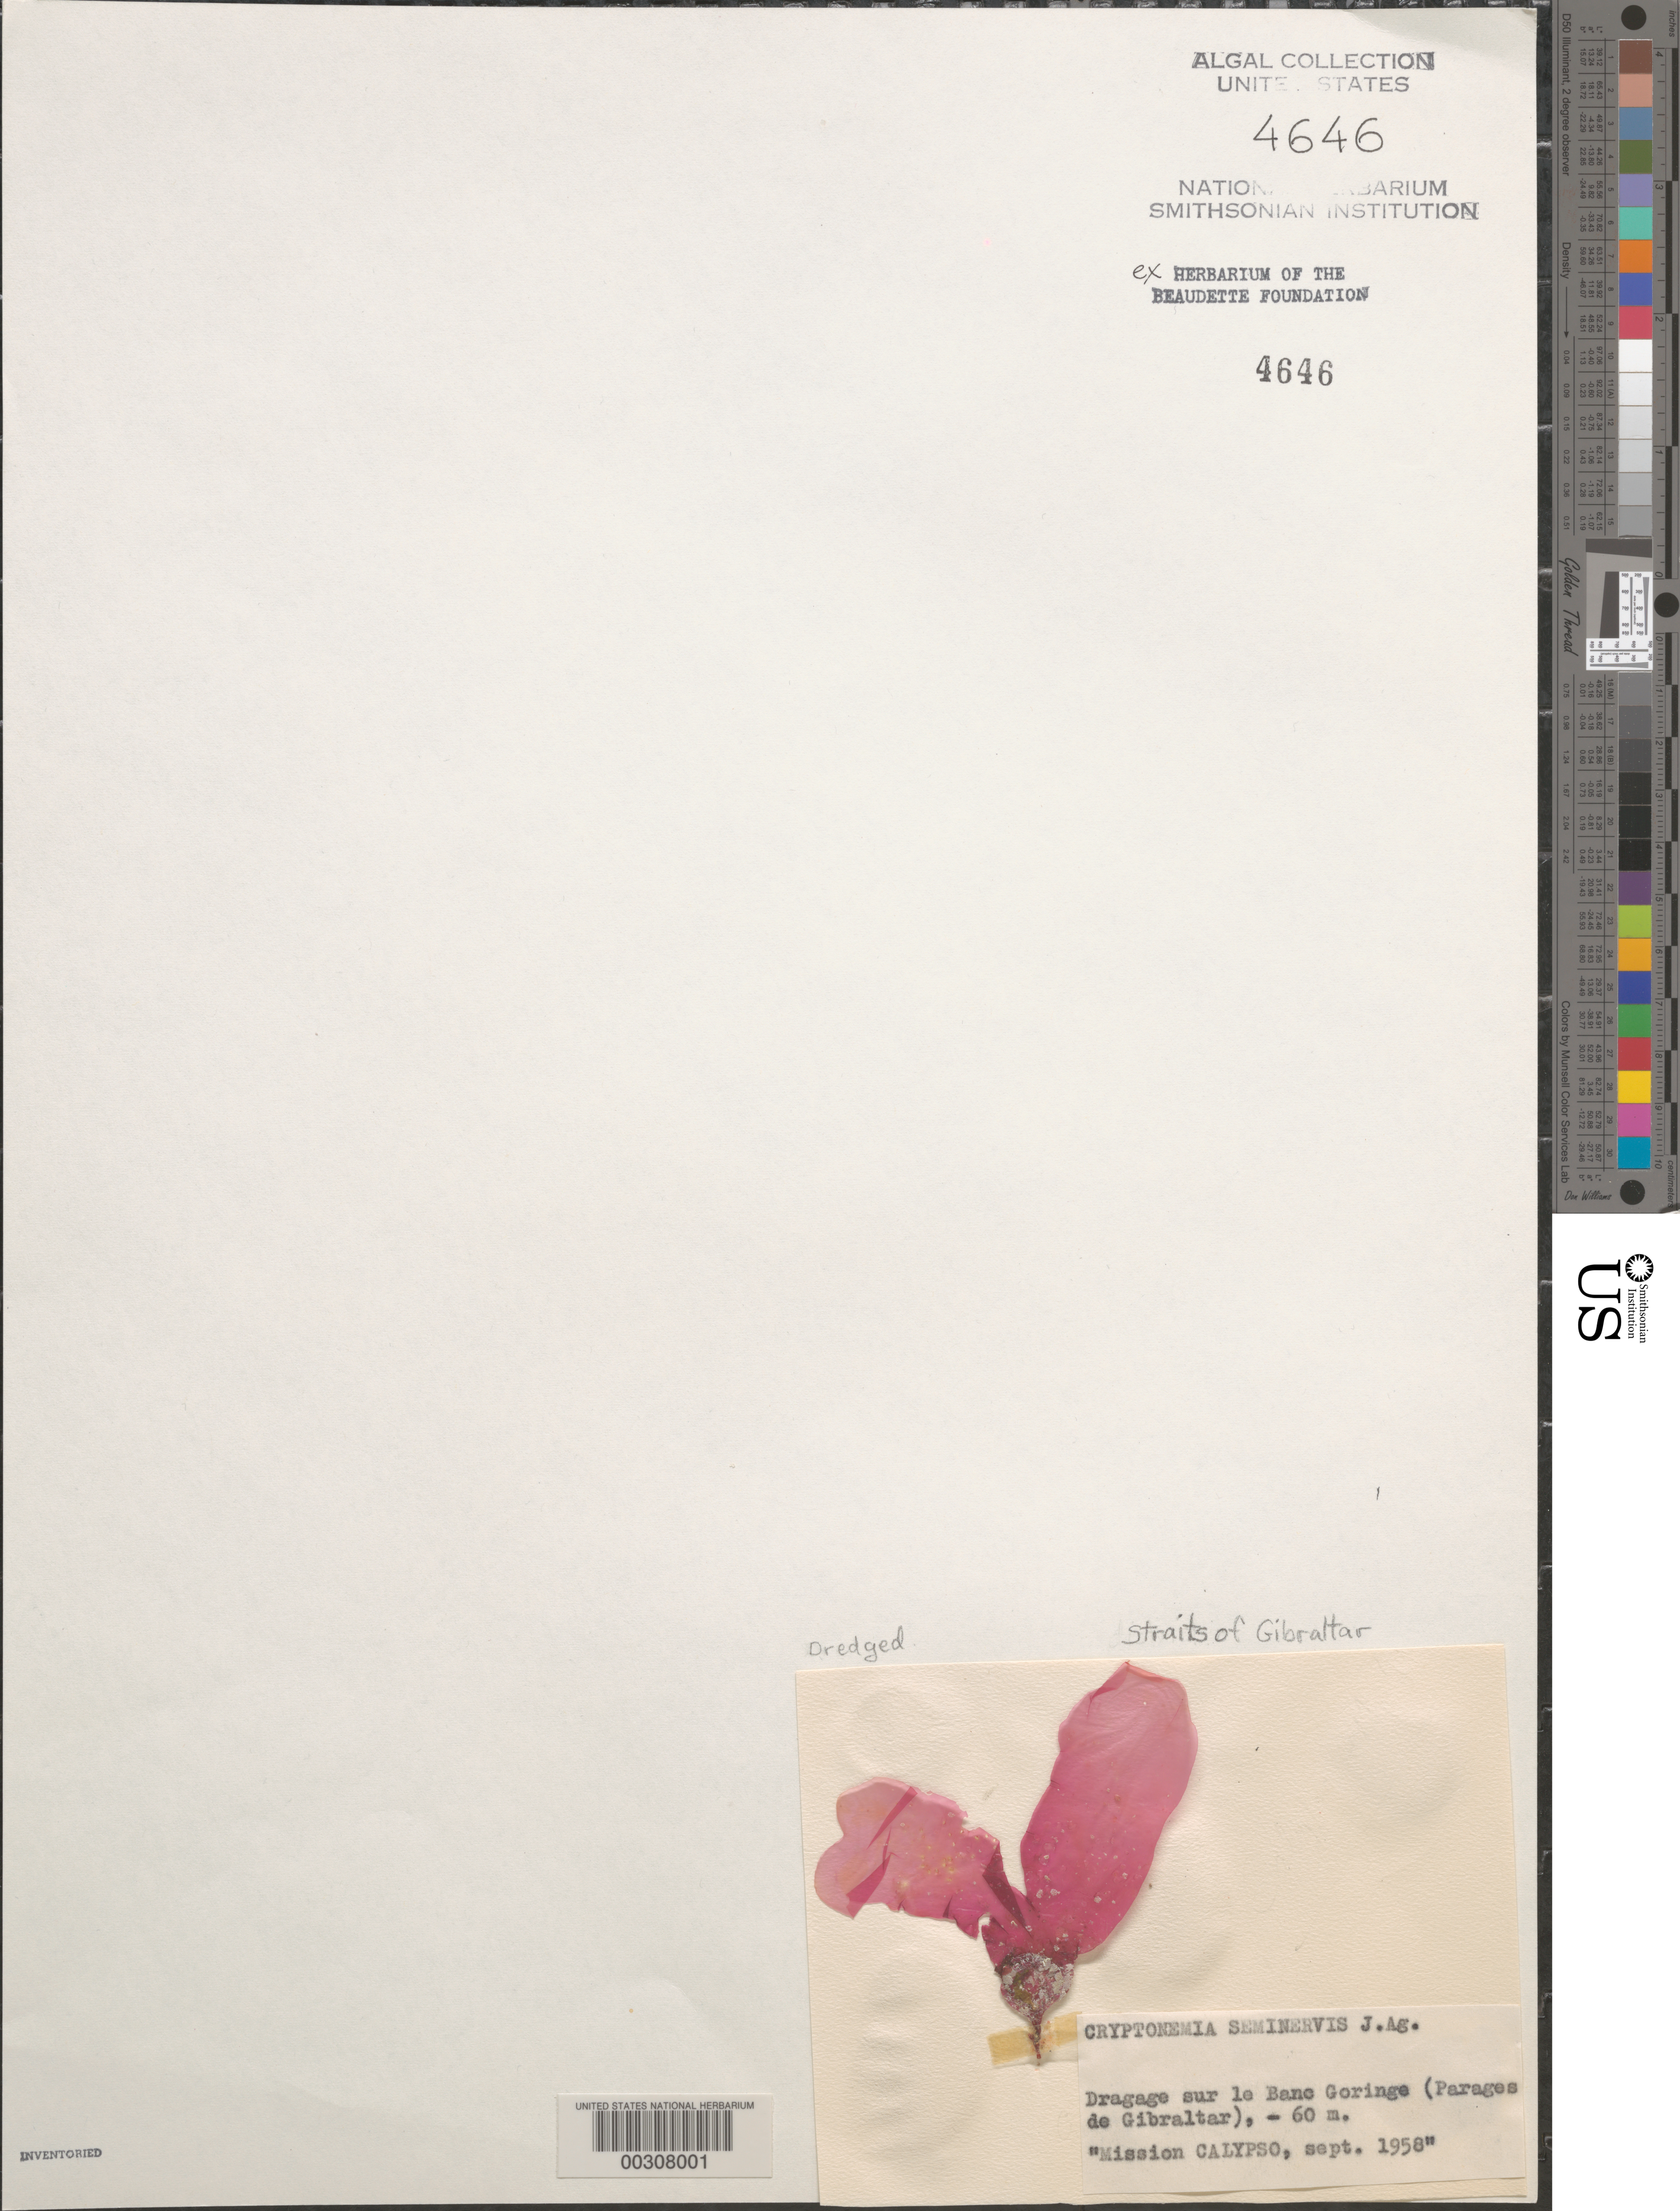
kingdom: Plantae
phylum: Rhodophyta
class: Florideophyceae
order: Halymeniales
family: Halymeniaceae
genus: Cryptonemia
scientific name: Cryptonemia seminervis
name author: (C. Agardh) J. Agardh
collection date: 1958-09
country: Portugal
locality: Straits of Gibraltar. Dragage sur le Banc Goringe (Parages de Gibraltar).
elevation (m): -60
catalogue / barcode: US 4646